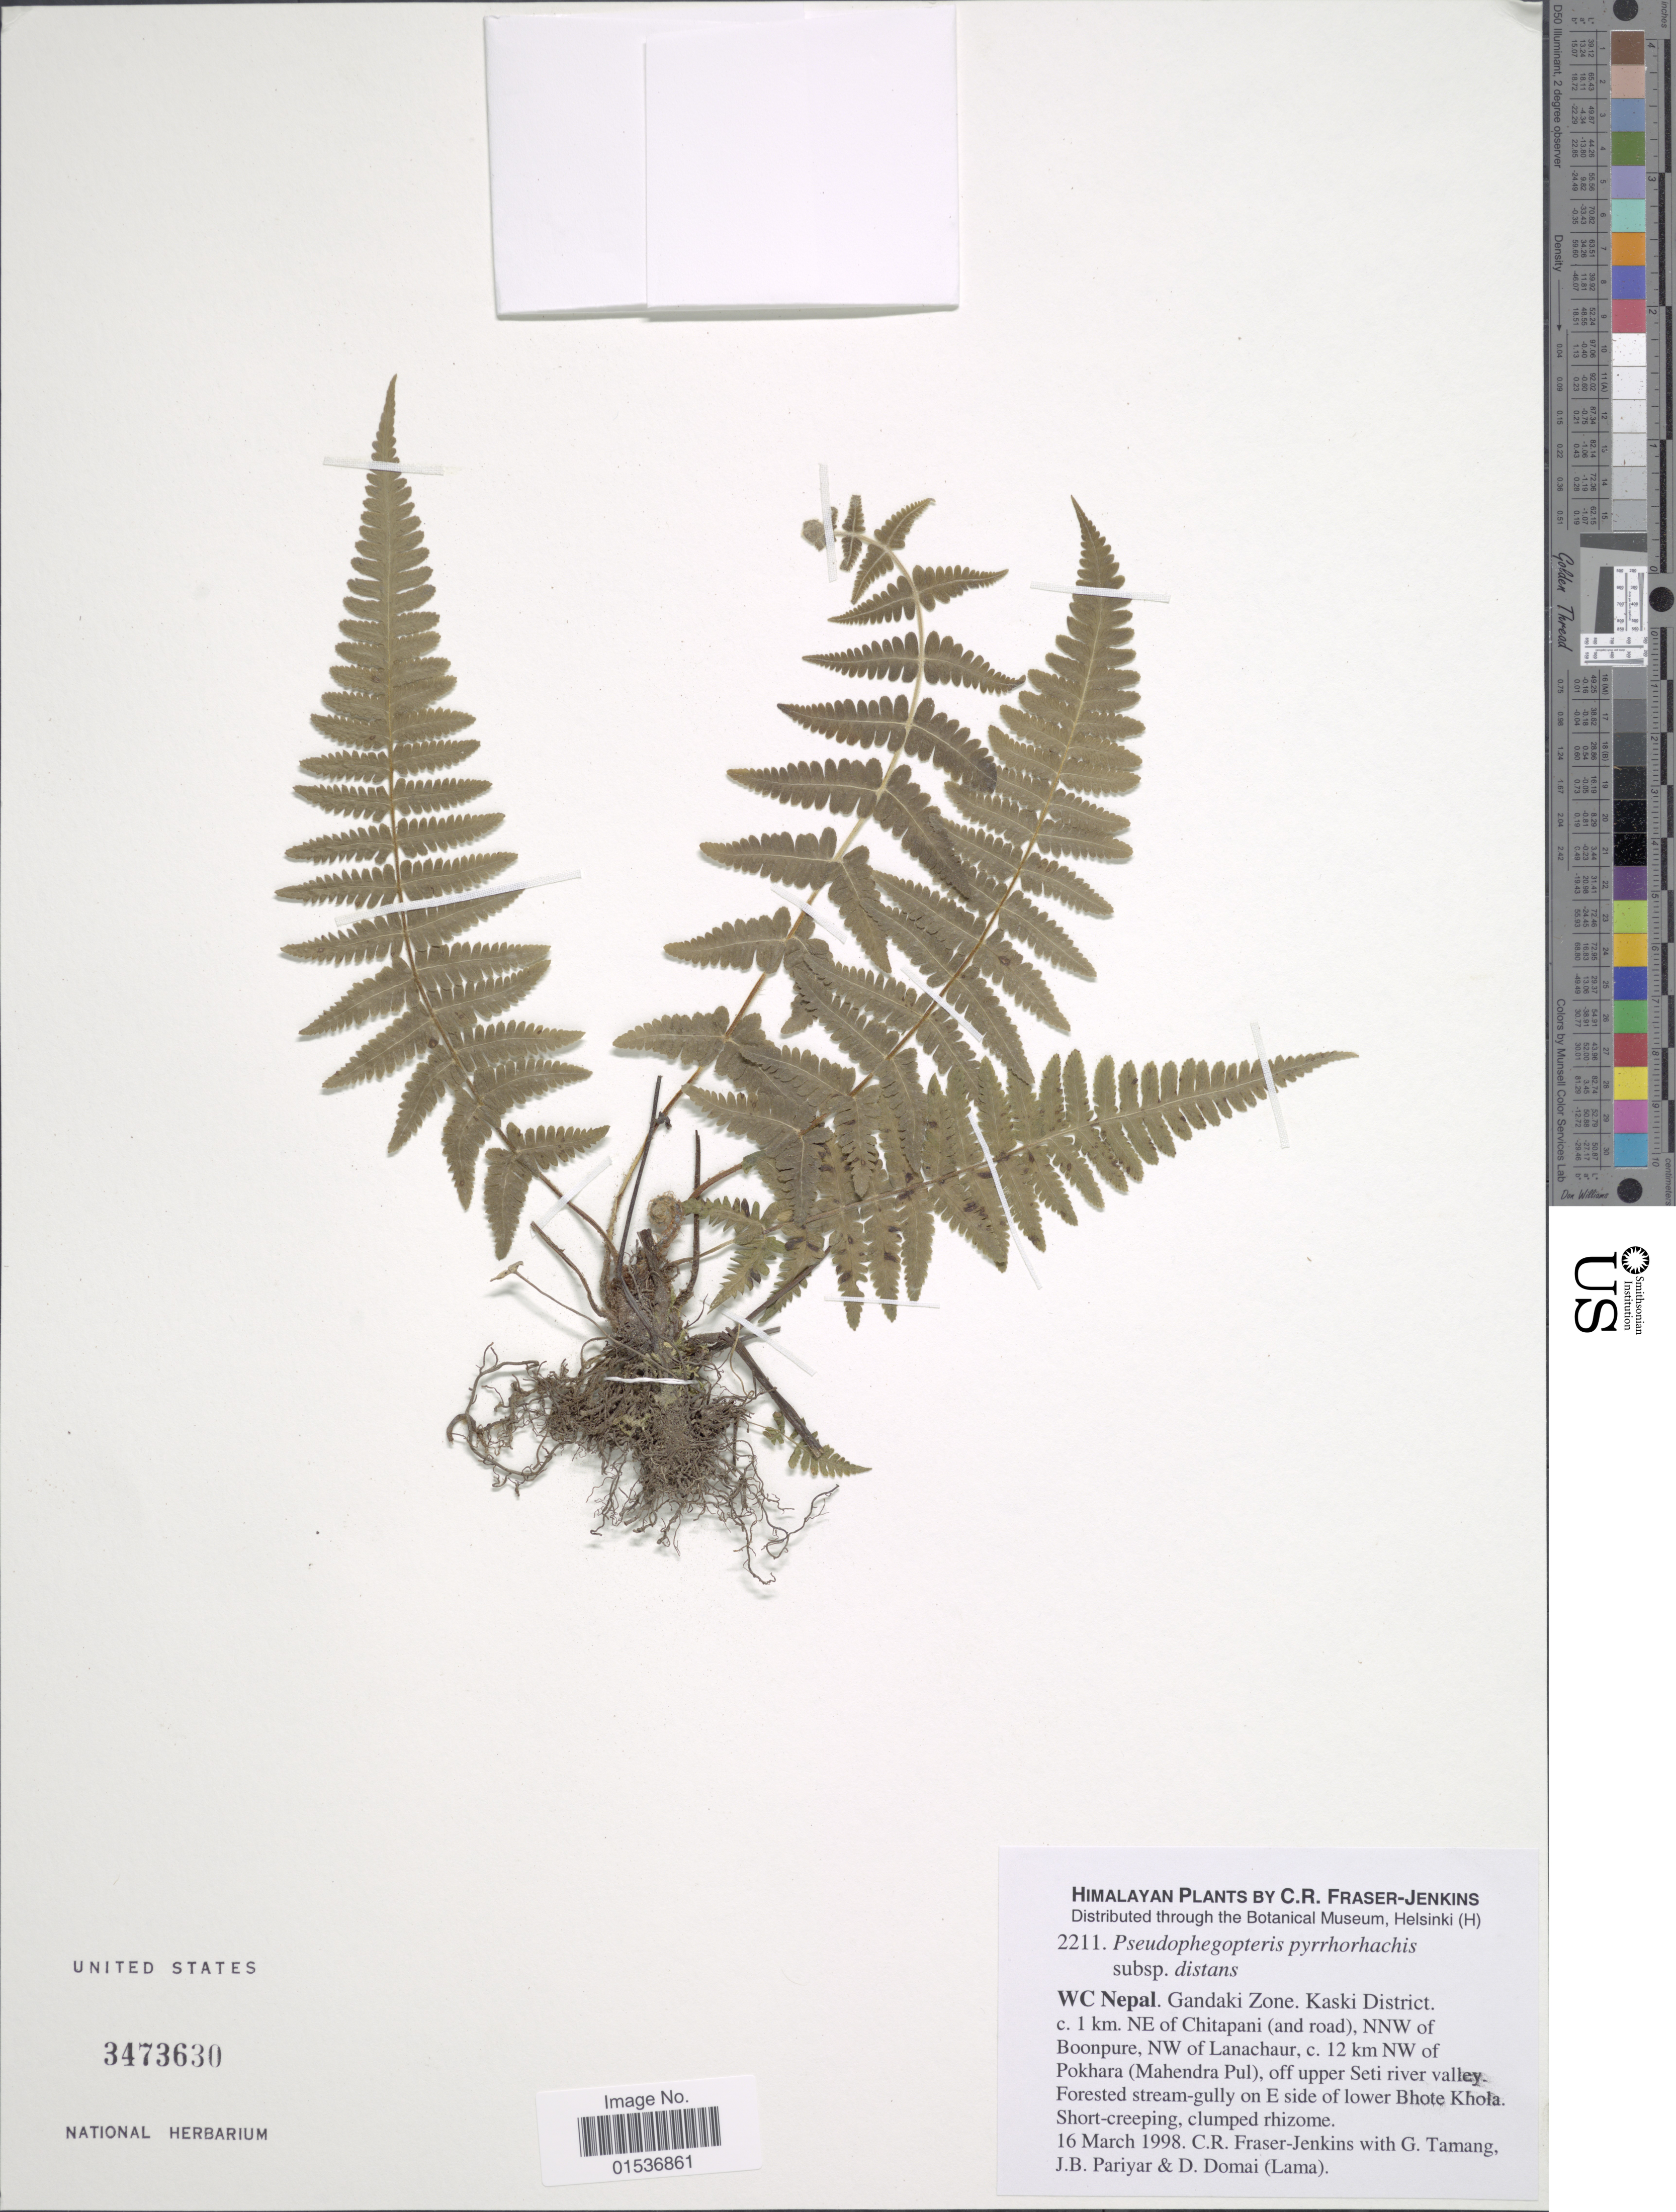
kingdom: Plantae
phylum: Tracheophyta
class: Polypodiopsida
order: Polypodiales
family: Thelypteridaceae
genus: Pseudophegopteris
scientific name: Pseudophegopteris pyrrhorachis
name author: (Kunze) Ching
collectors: C. R. Fraser-Jenkins, G. Tamang, J. Pariyar & D. Domain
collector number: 2211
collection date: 1998-03-16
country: Nepal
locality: Himalayan, WC Nepal, Gandaki Zone, Kaski District c. 1 km NE of Chitapani (and road), NNW of Boonpure, NW of Lanachaur, c. 12 km NW of Pokhara (Mahendra Pul), off upperSeti river valley- Forested stream-gully on E side of lower Bhote Khola.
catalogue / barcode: US 3473630